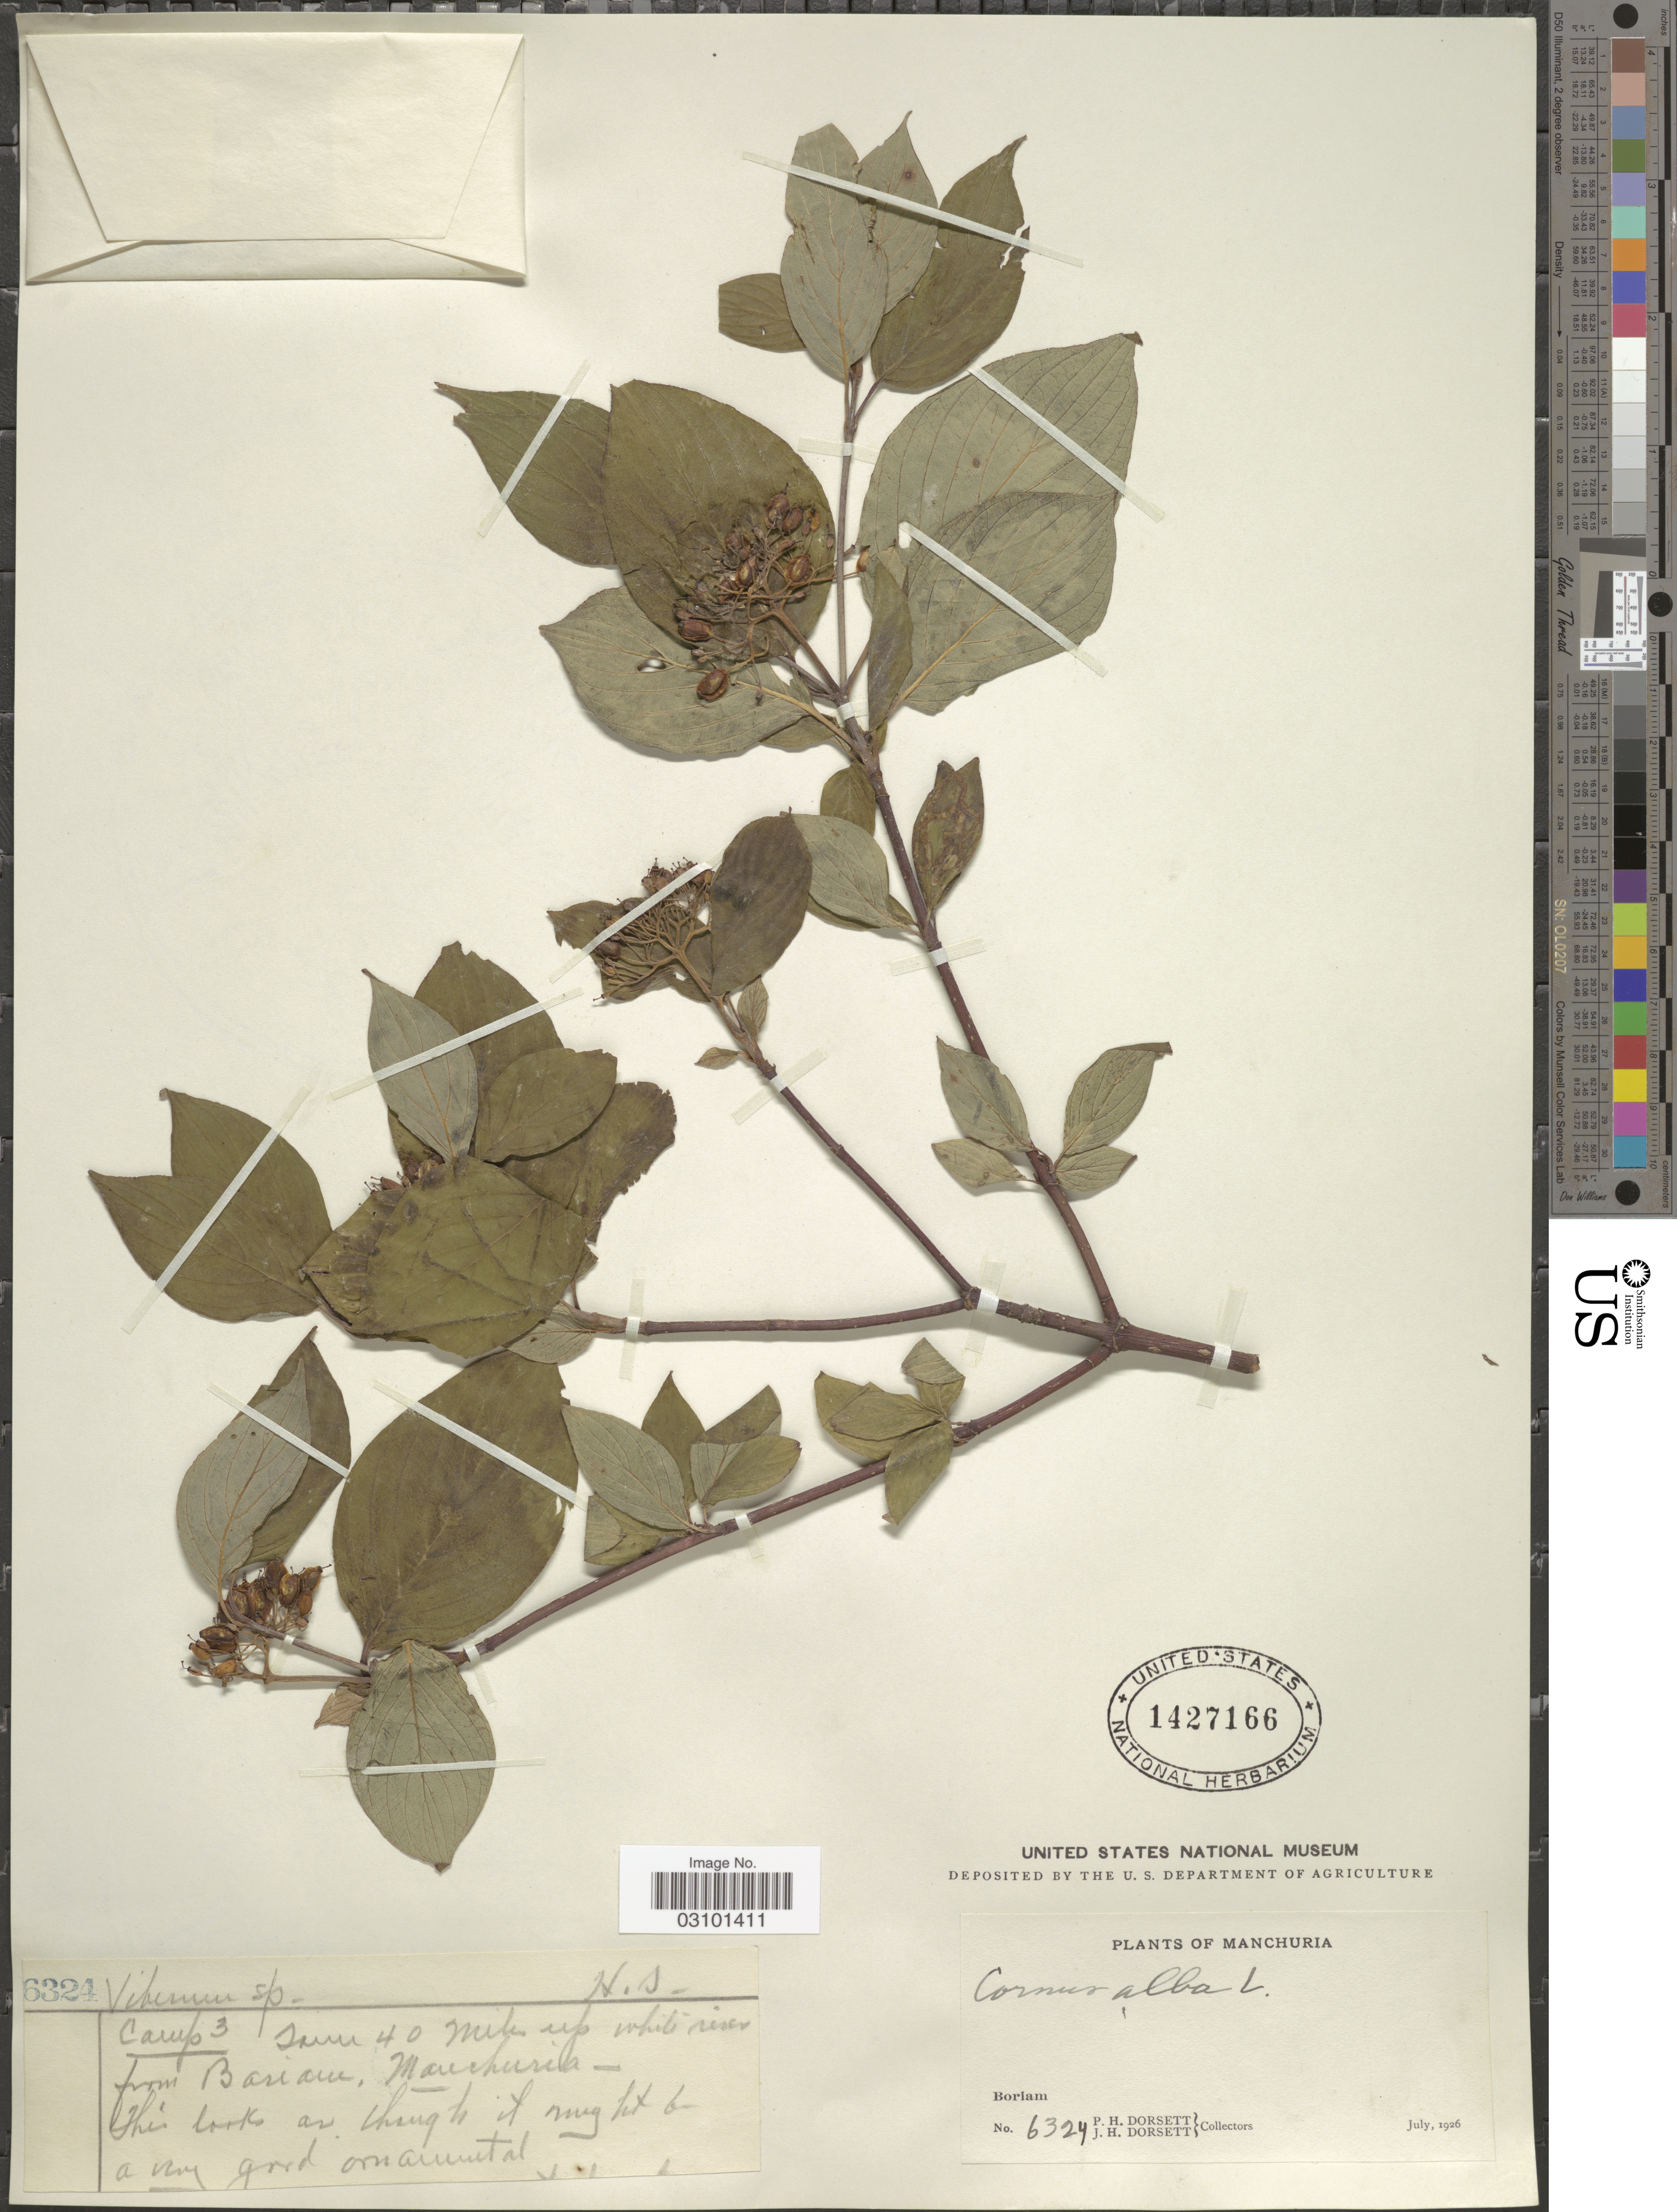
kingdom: Plantae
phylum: Tracheophyta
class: Magnoliopsida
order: Cornales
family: Cornaceae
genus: Cornus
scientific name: Cornus alba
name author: L.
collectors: P. H. Dorsett & J. Dorsett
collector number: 6324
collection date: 1926-07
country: China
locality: Manchuria. Boriam.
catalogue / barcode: US 1427166